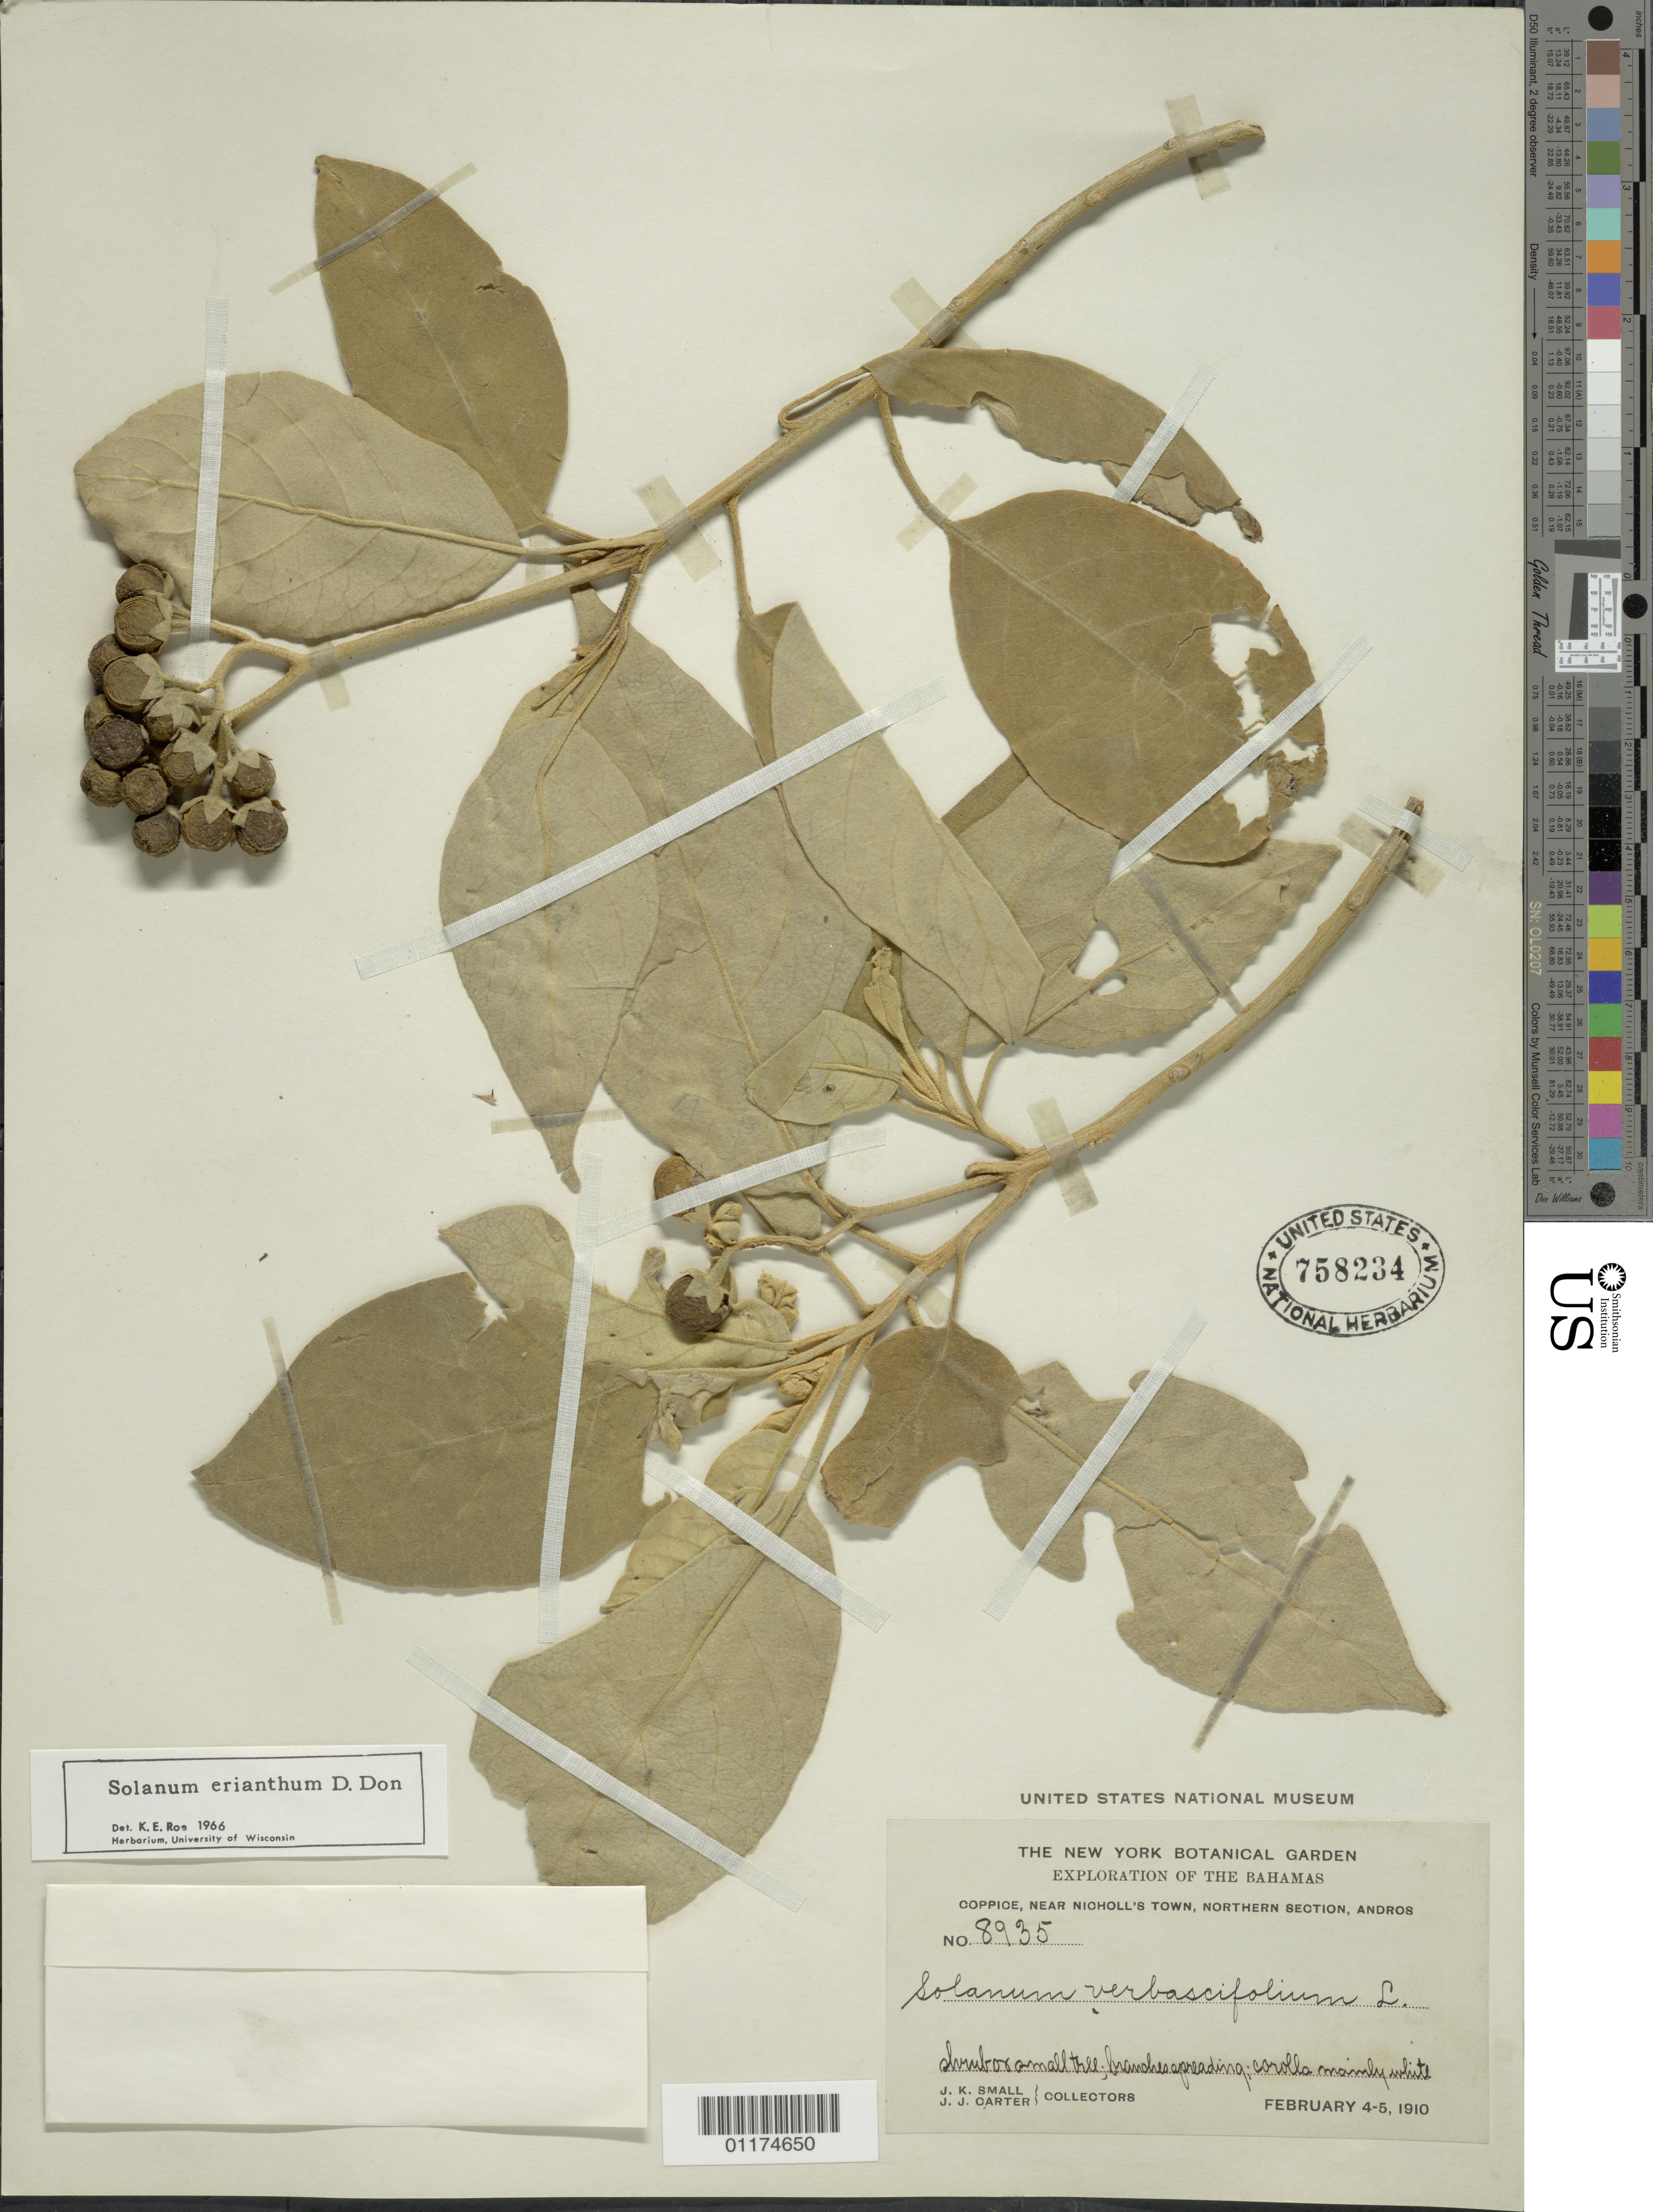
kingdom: Plantae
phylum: Tracheophyta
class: Magnoliopsida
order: Solanales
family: Solanaceae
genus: Solanum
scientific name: Solanum erianthum var. erianthum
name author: D. Don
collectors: J. K. Small & J. J. Carter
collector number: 8935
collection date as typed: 04 Feb 1910 to 05 Feb 1910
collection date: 1910-02-04/1910-02-05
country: Bahamas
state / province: North Andros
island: Andros I.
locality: Coppice, near Nicholl's town.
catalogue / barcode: US 758234